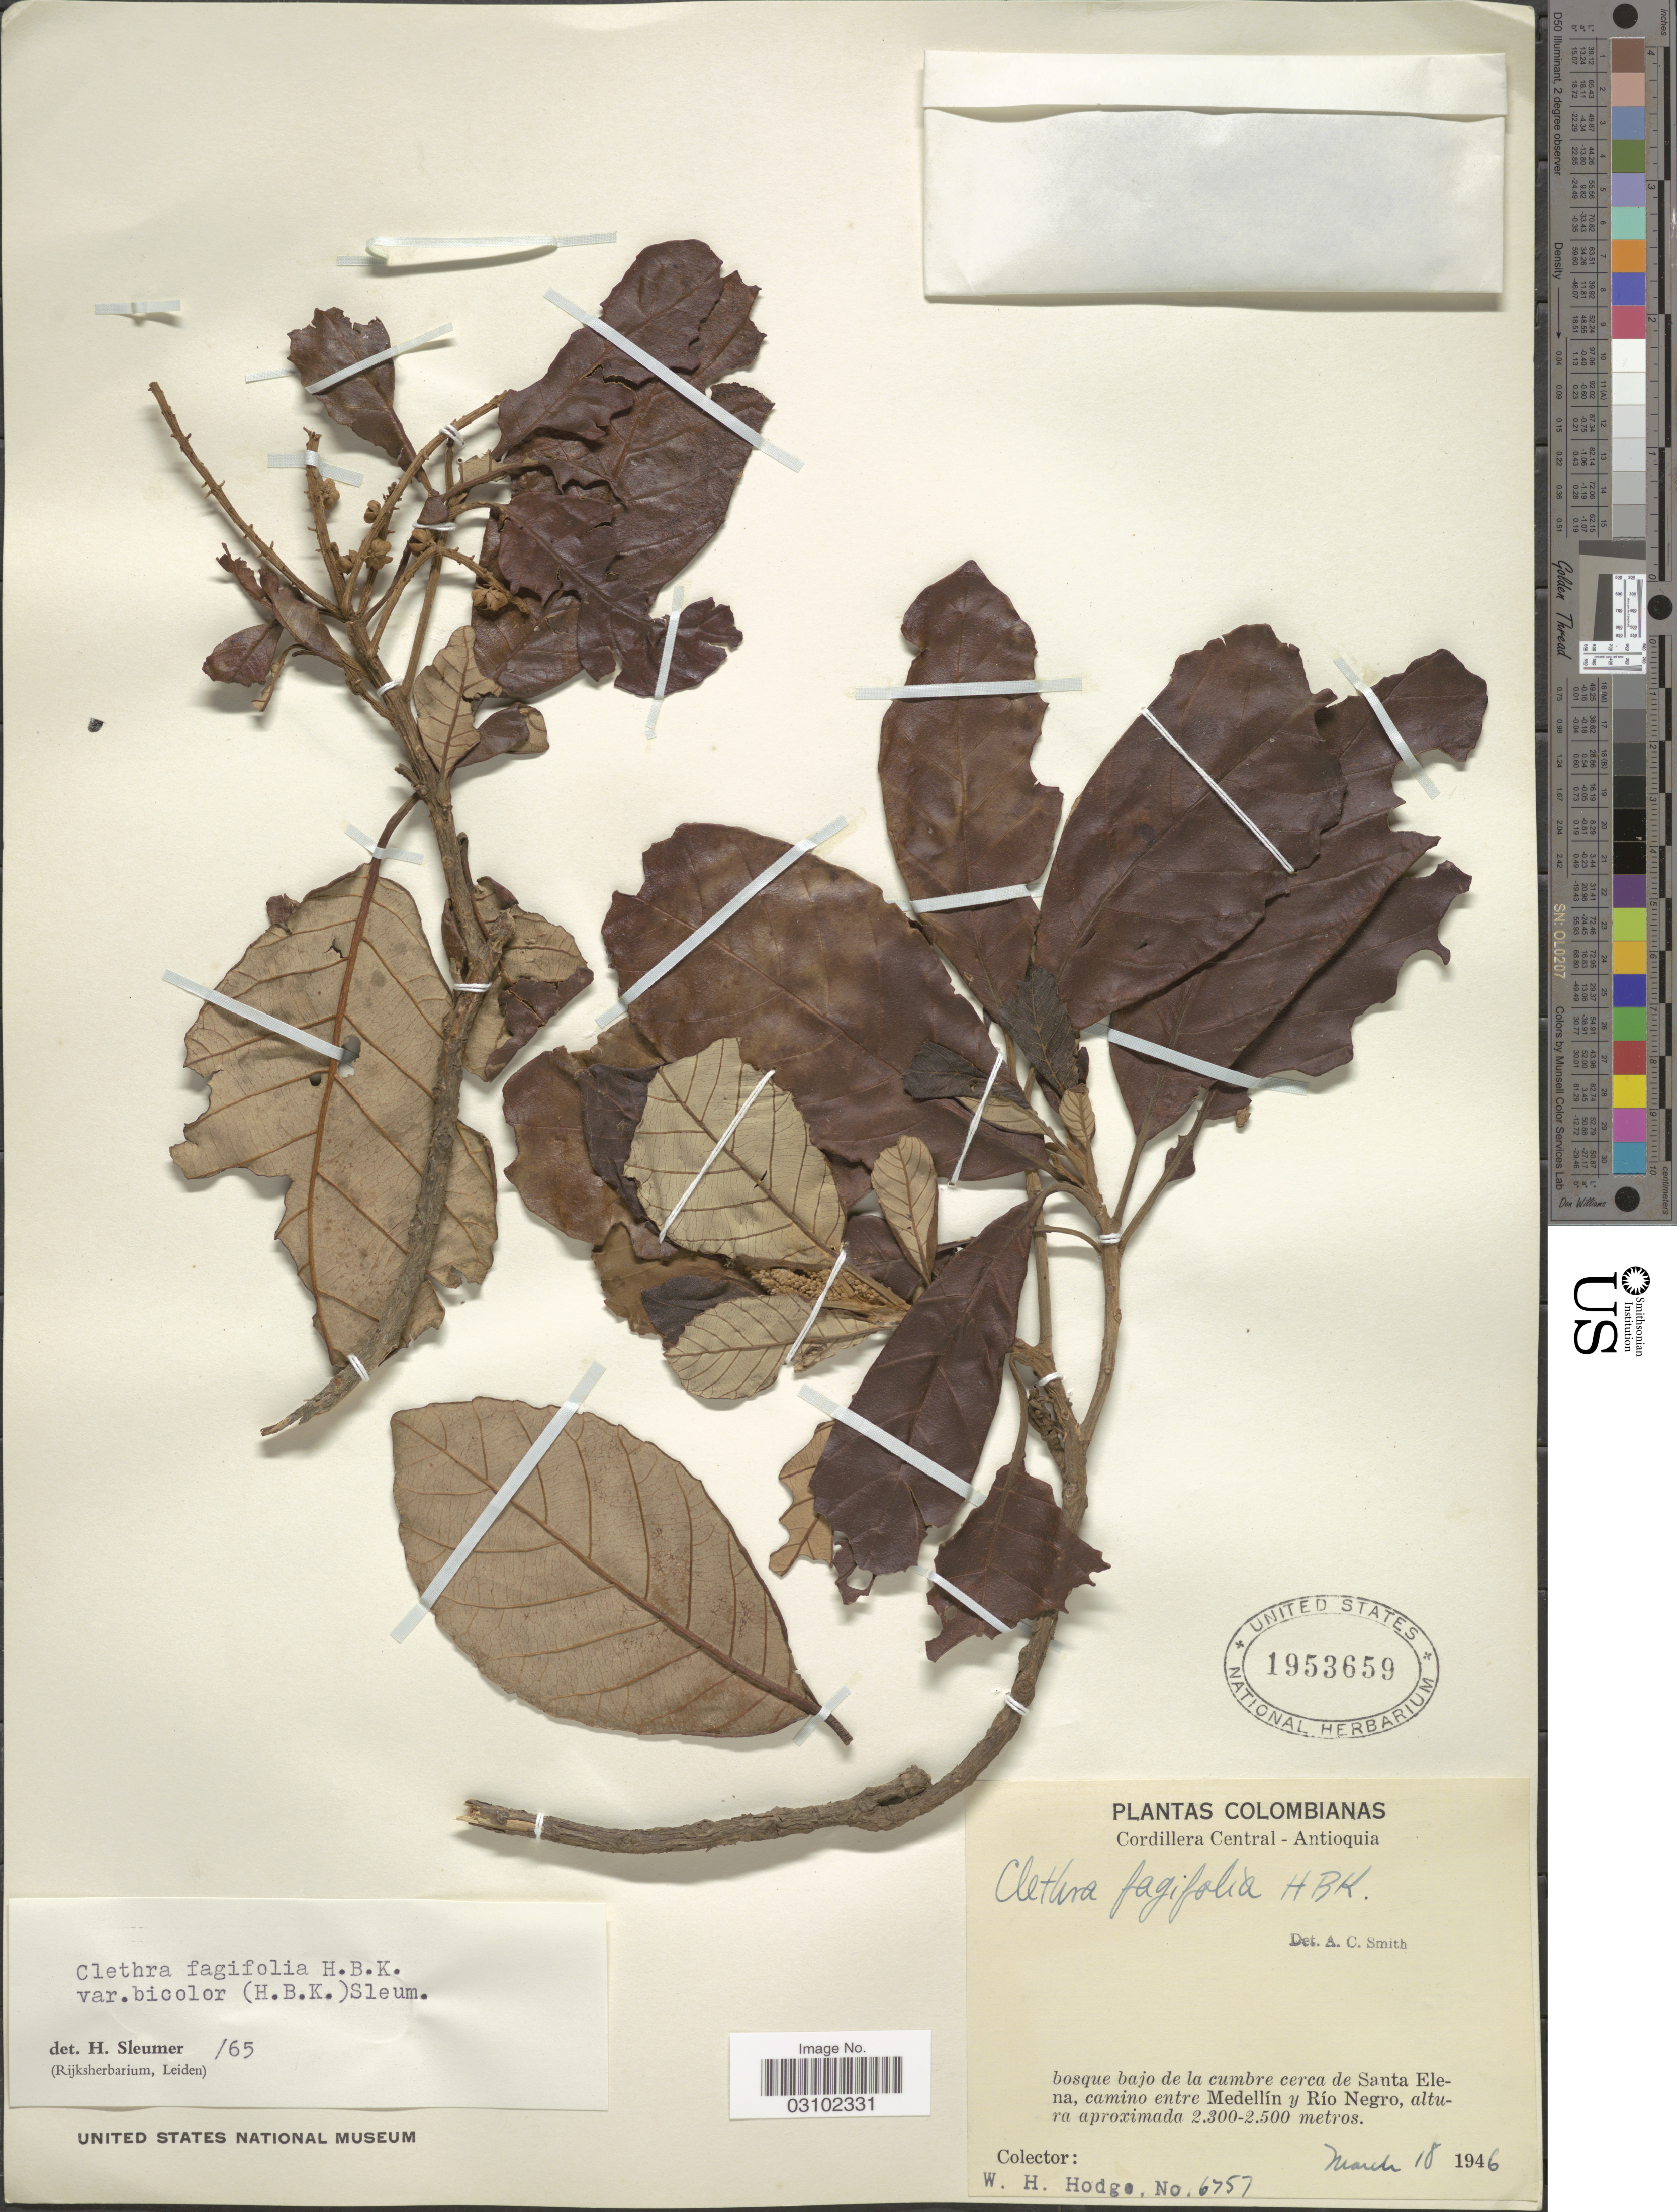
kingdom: Plantae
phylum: Tracheophyta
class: Magnoliopsida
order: Ericales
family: Clethraceae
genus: Clethra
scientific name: Clethra fagifolia var. bicolor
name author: Kunth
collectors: W. Hodge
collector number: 6757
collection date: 1946-03-18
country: Colombia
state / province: Antioquia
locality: Cordillera Central, bosque bajo de la cumbre cerca de Santa Elena, camino entre Medellín y Río Negro.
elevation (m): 2300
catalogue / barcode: US 1953659